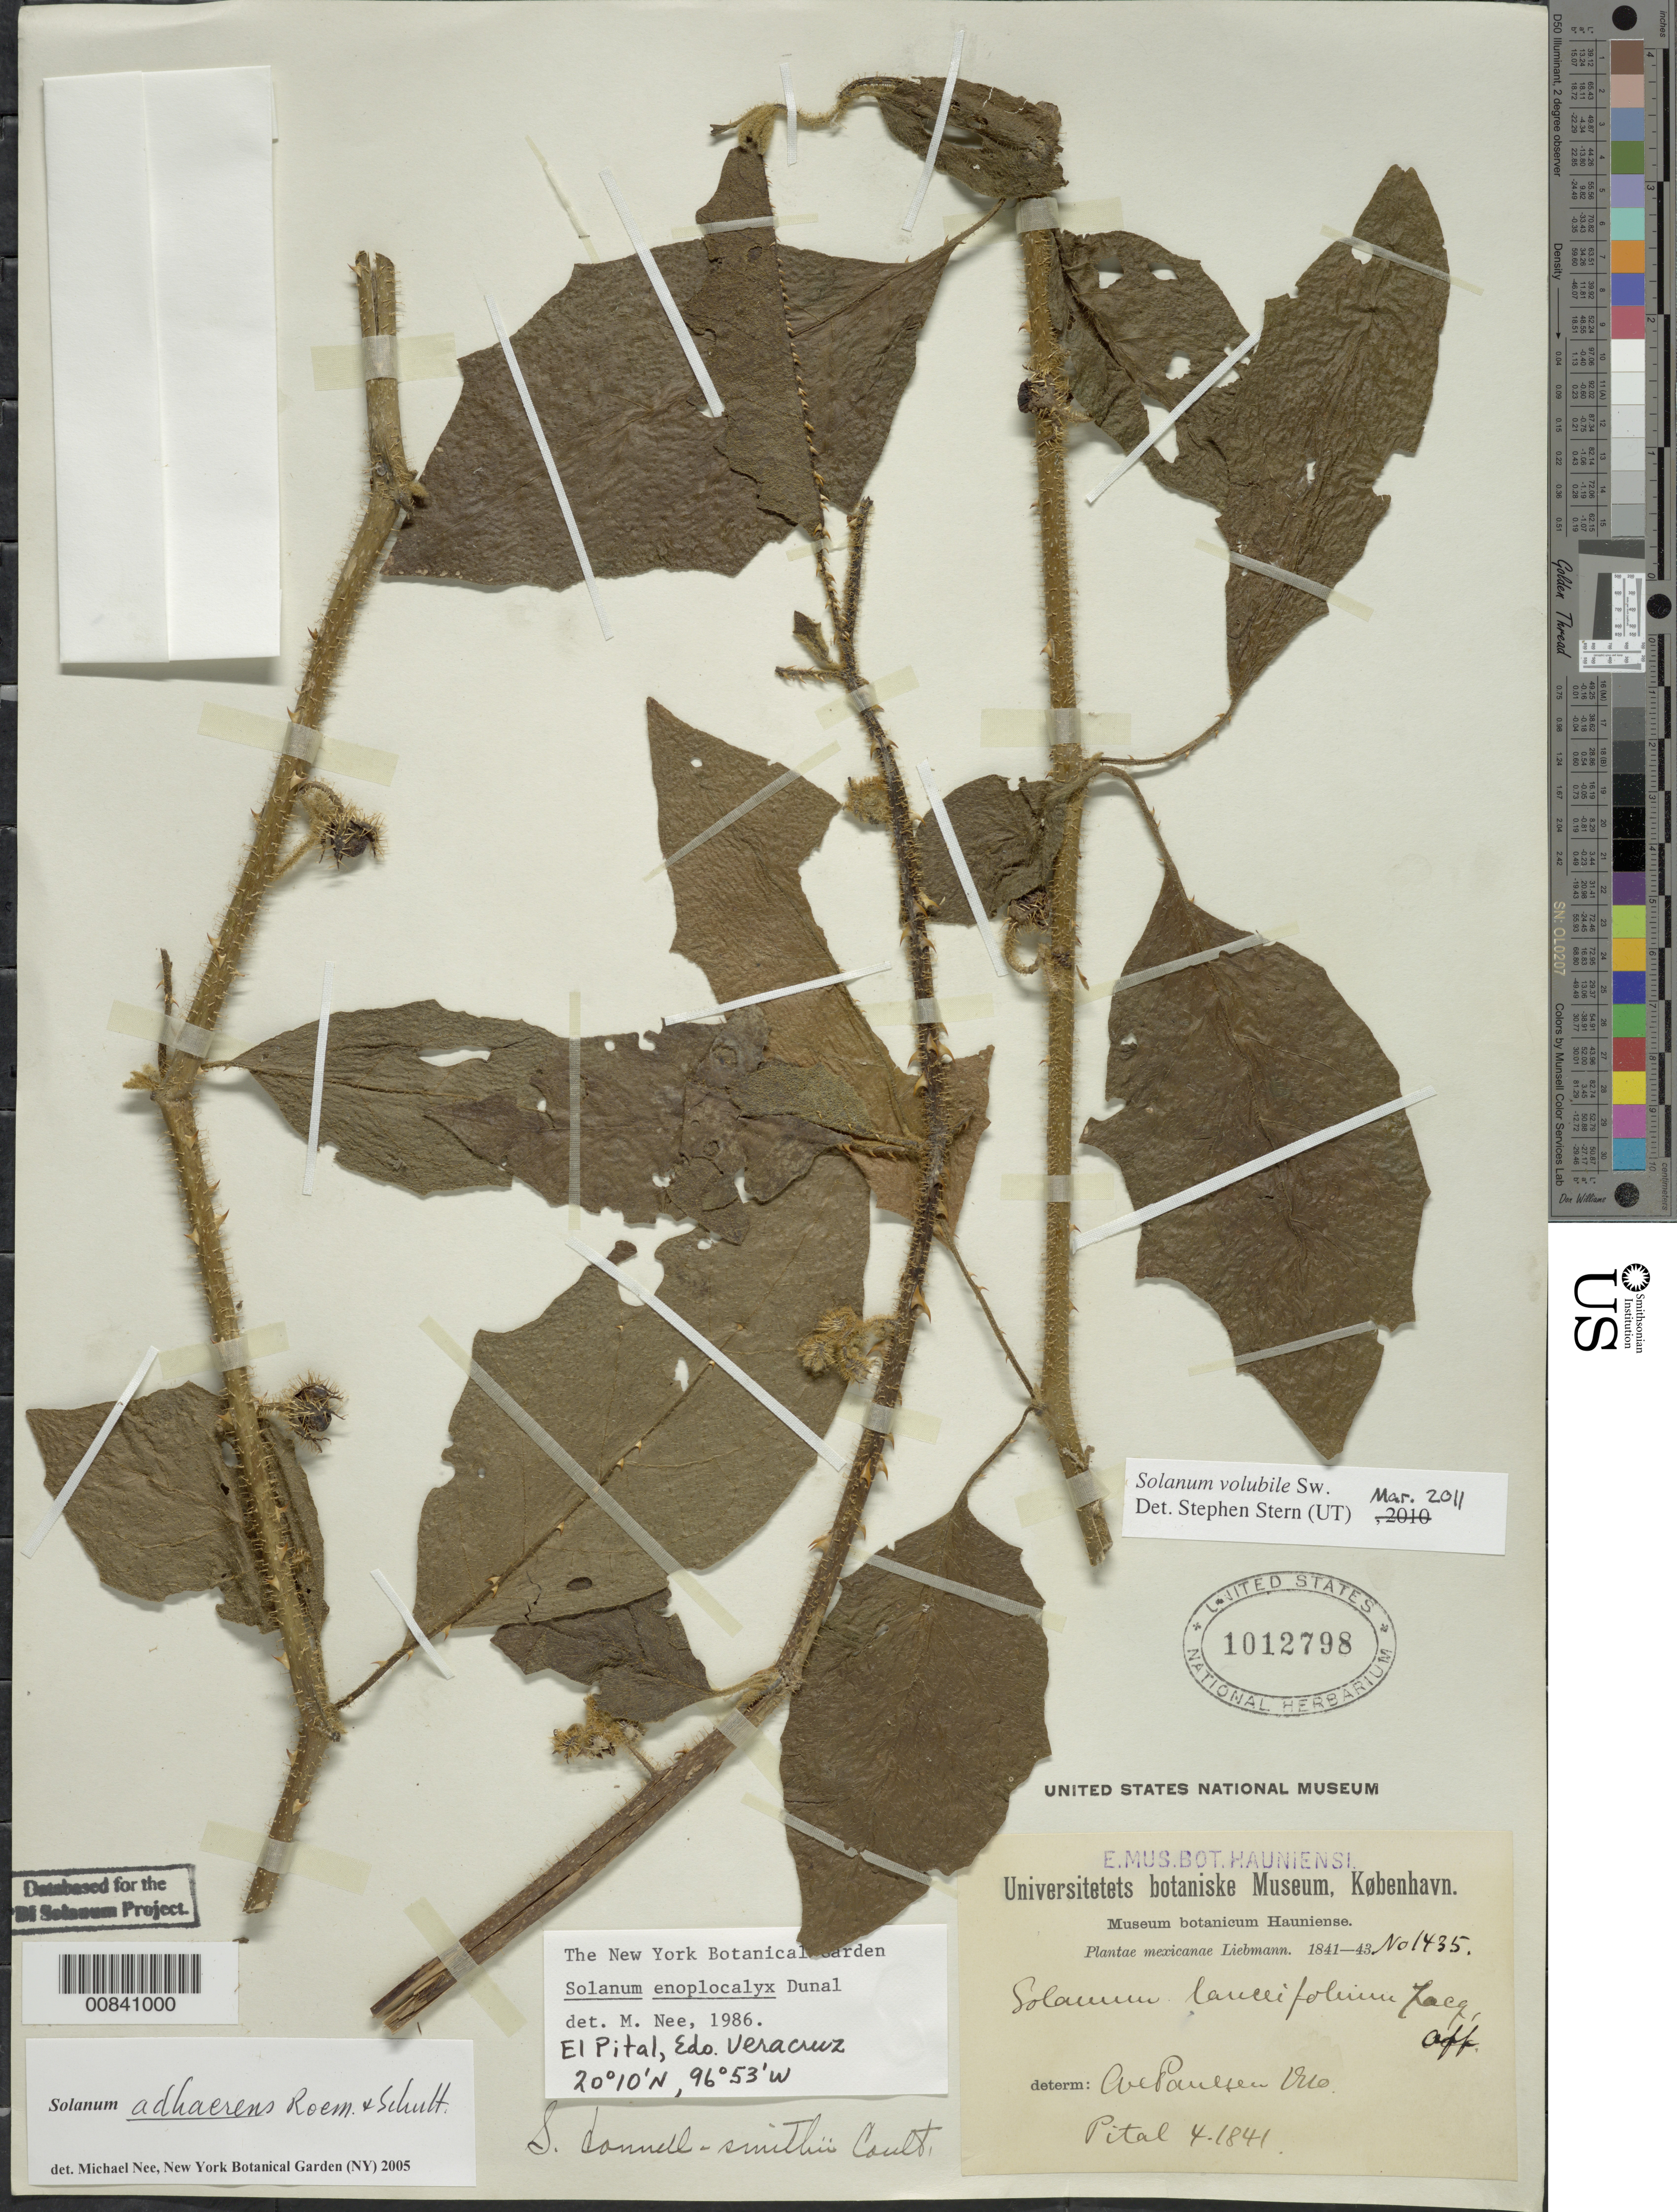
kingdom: Plantae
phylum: Tracheophyta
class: Magnoliopsida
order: Solanales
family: Solanaceae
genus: Solanum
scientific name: Solanum adhaerens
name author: Roem. & Schult.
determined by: Nee, Michael H.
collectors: F. M. Liebmann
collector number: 1435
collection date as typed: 1841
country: Mexico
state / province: Veracruz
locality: El Pital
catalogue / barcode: US 1012798